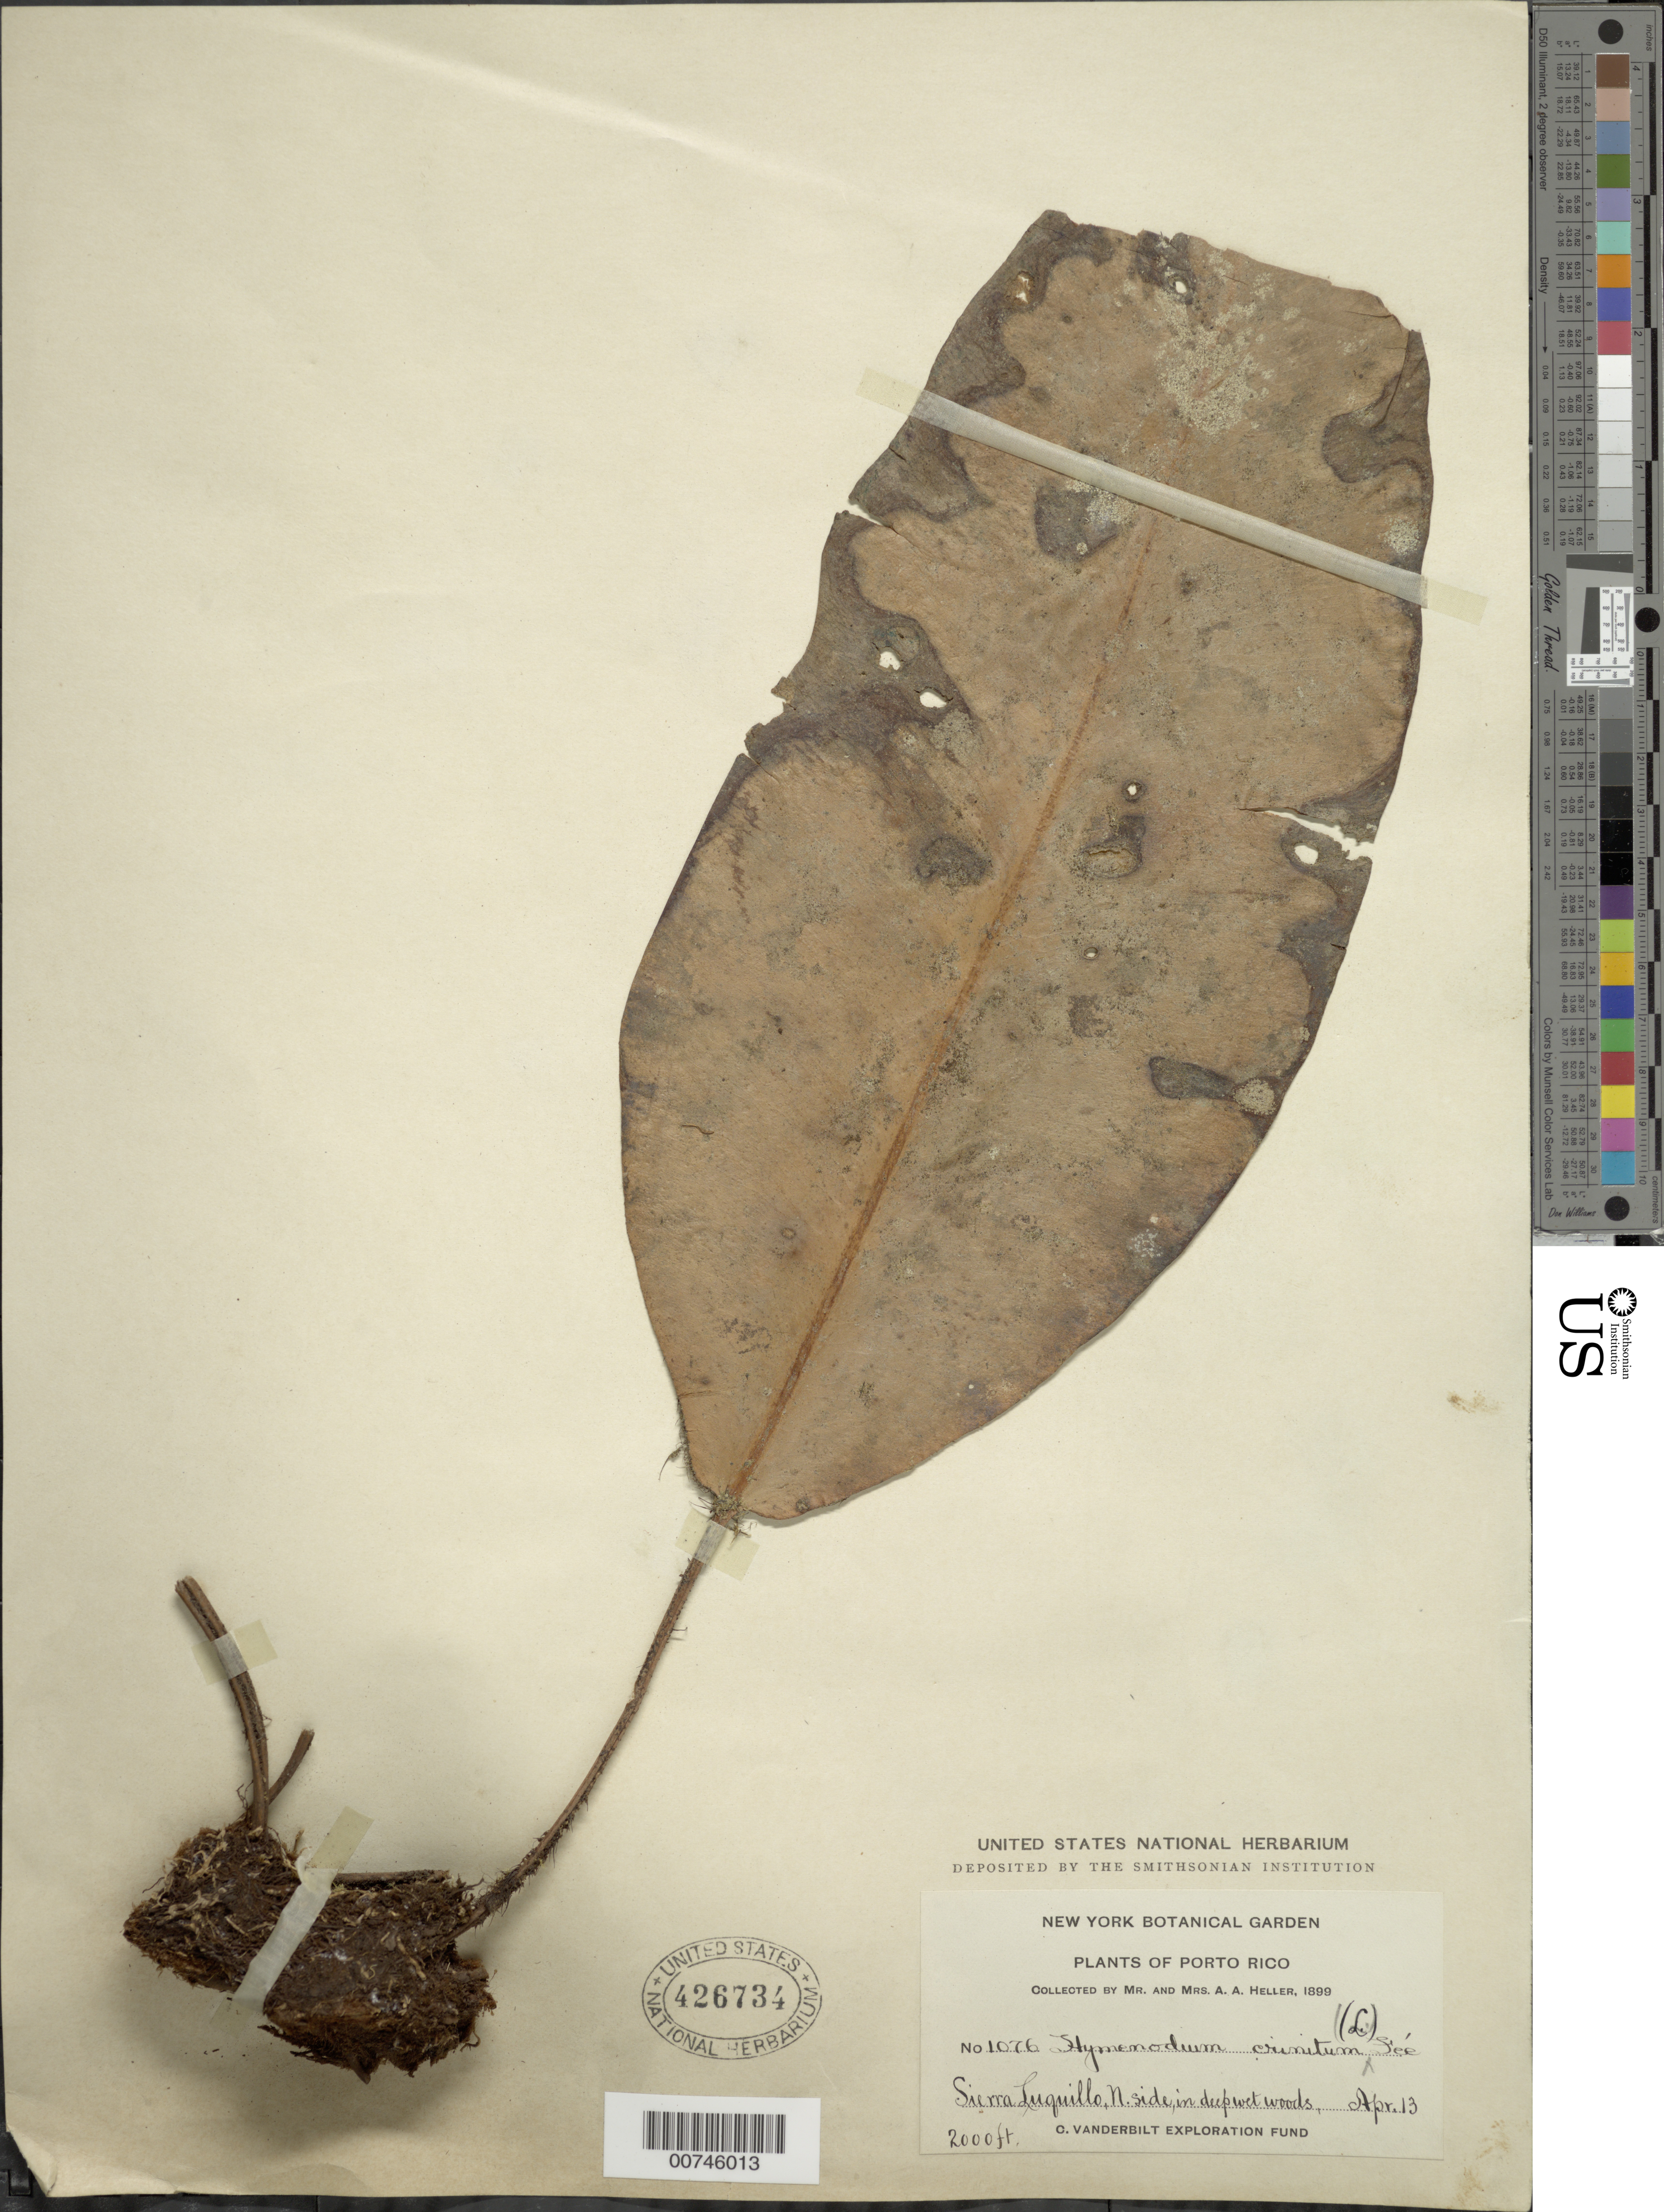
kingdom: Plantae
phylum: Tracheophyta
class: Polypodiopsida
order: Polypodiales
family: Dryopteridaceae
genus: Elaphoglossum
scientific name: Elaphoglossum crinitum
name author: (L.) Christ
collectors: A. A. Heller & E. G. Heller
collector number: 1899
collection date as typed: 13 Apr 1899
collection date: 1899-04-13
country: Puerto Rico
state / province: Luquillo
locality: Sierra de Luquillo, N side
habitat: In deep wet woods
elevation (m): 610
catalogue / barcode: US 426734